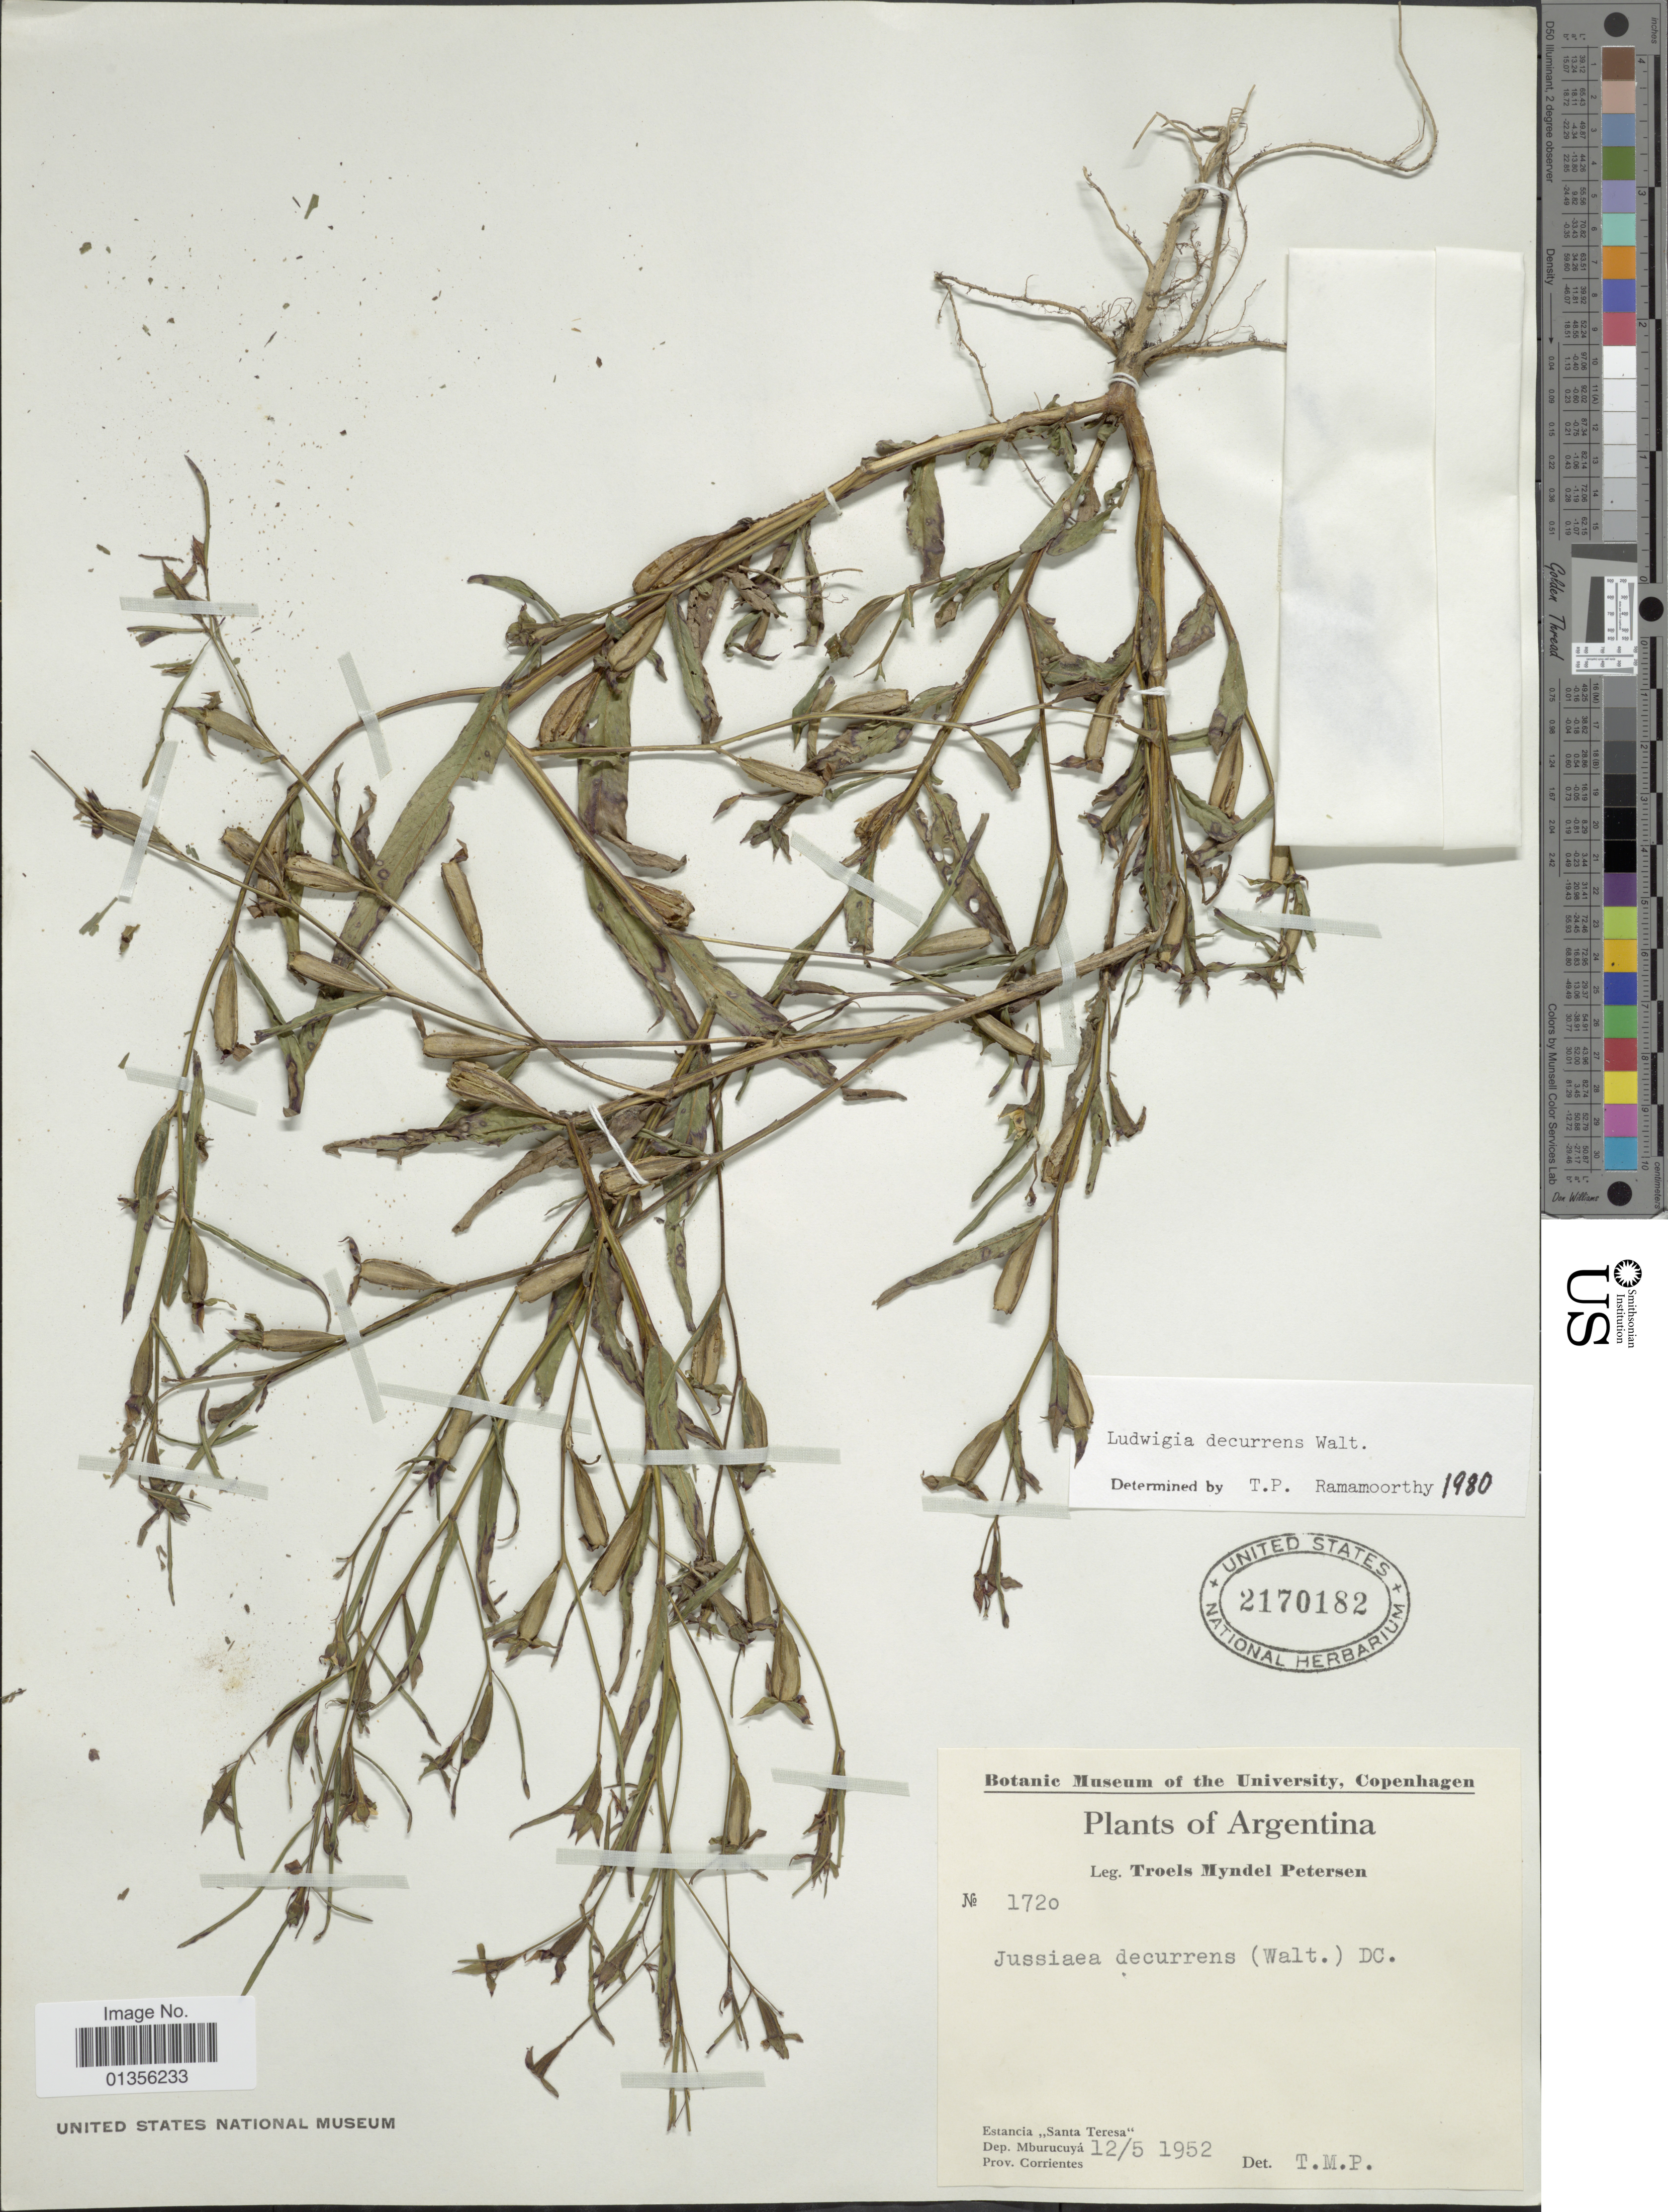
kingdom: Plantae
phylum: Tracheophyta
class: Magnoliopsida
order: Myrtales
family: Onagraceae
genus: Ludwigia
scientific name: Ludwigia decurrens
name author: Walter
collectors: T. Pederson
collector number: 1720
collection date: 1952-05-12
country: Argentina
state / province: Corrientes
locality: Estancia "Santa Teresa". Dep. Mburucuyá.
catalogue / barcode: US 2170182